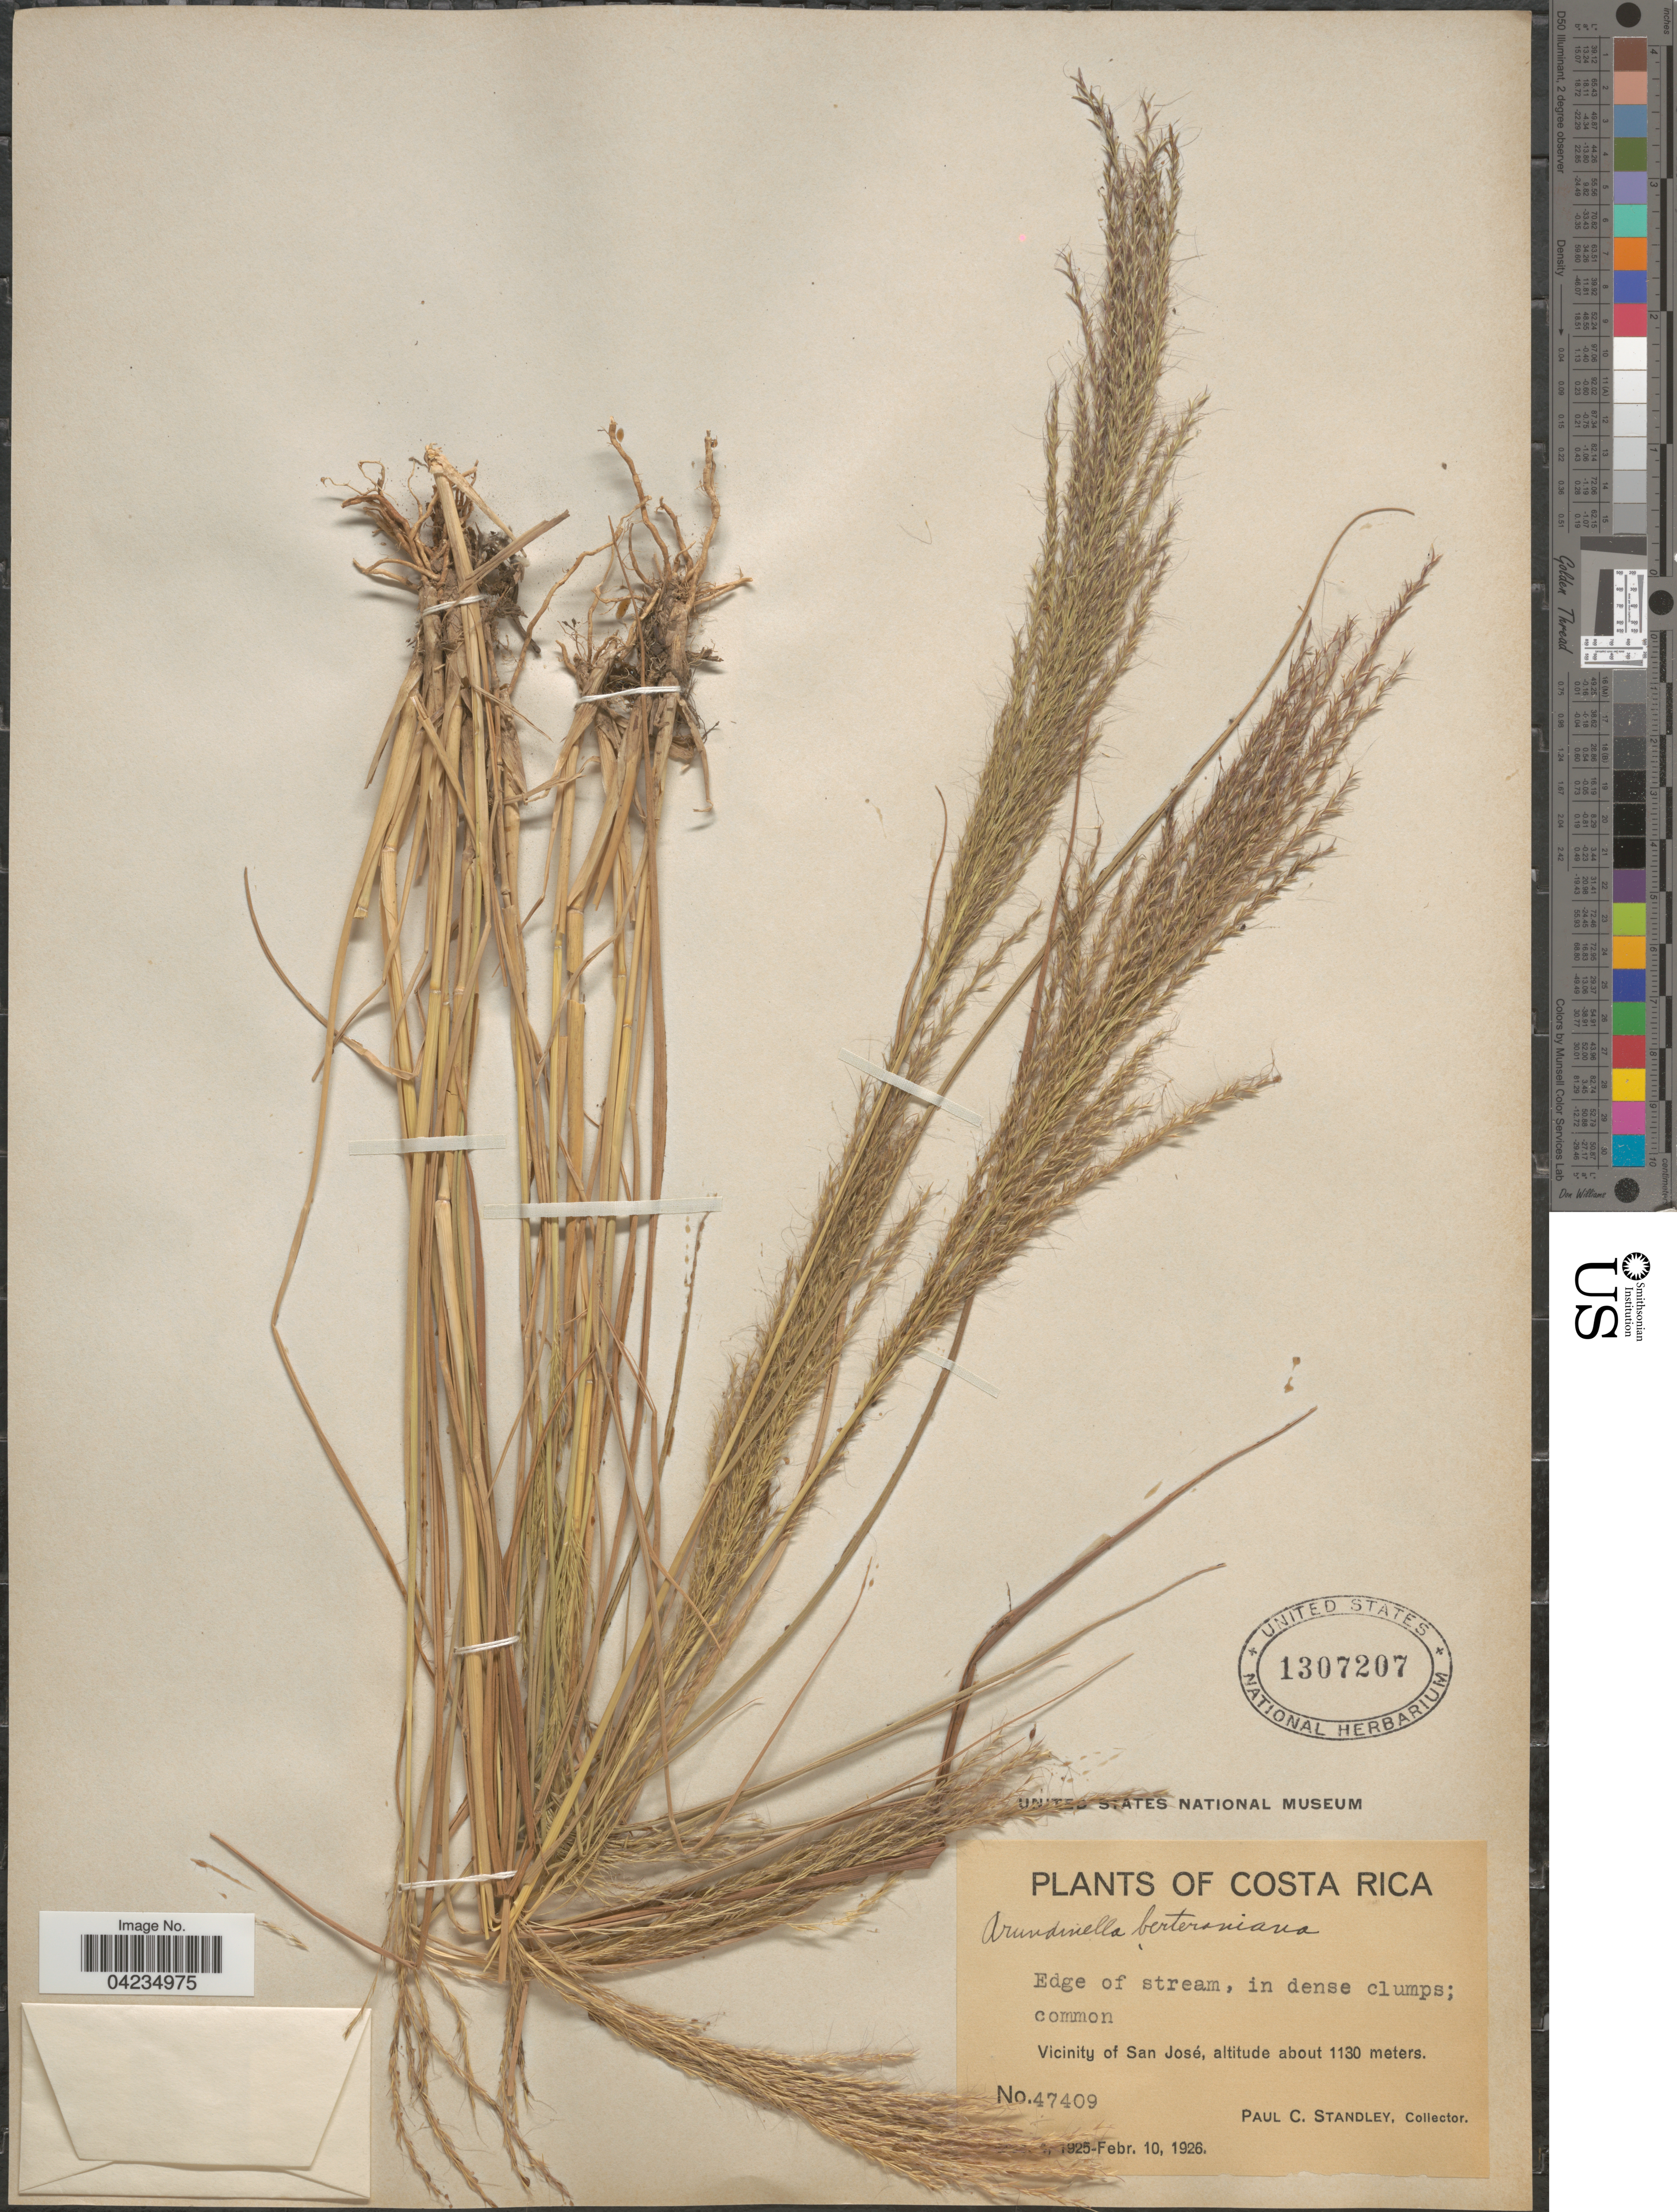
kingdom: Plantae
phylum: Tracheophyta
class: Liliopsida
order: Poales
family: Poaceae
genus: Arundinella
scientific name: Arundinella berteroniana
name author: (Schult.) Hitchc. & Chase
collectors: P. C. Standley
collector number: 47409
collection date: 1925/1926-02-10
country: Costa Rica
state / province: San José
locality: Vicinity of San José.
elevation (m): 1130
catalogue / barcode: US 1307207